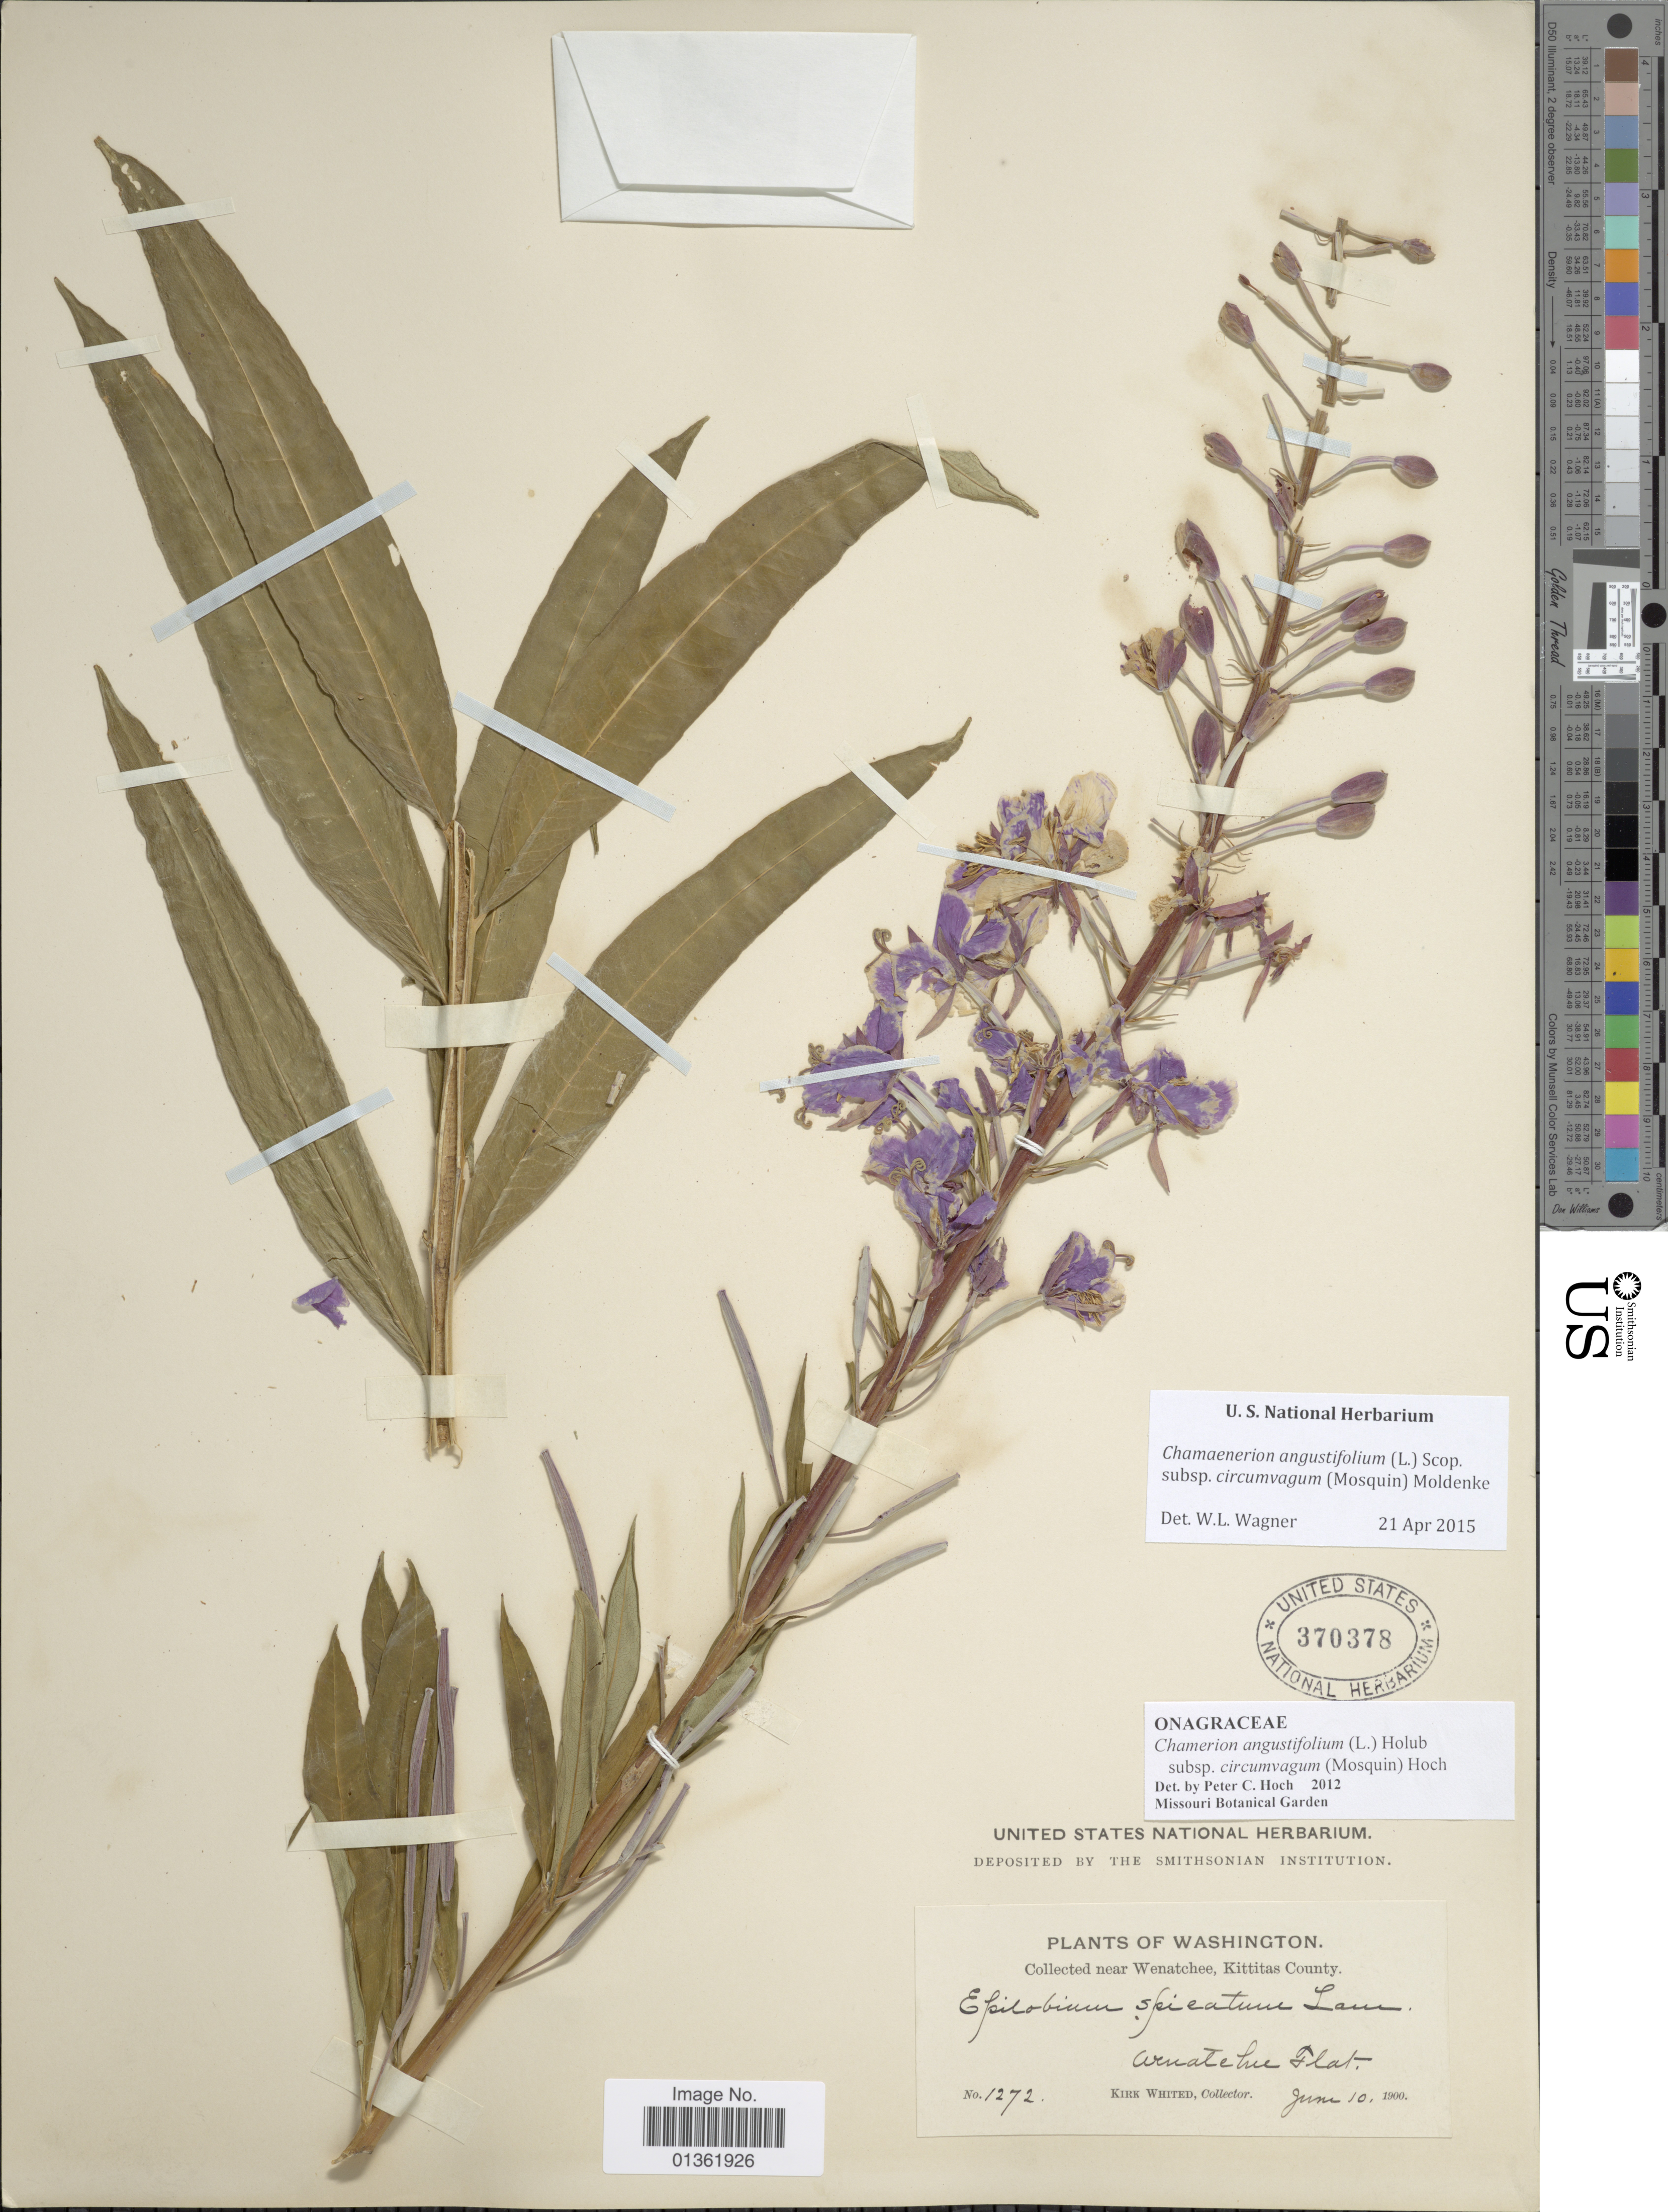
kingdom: Plantae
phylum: Tracheophyta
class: Magnoliopsida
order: Myrtales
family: Onagraceae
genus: Chamaenerion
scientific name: Chamaenerion angustifolium subsp. circumvagum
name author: (Mosquin) Moldenke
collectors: K. Whited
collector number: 1272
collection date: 1900-06-10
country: United States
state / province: Washington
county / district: Kittitas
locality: Near Wenatchee, Kittitas County. Wenatchee Flat.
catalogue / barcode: US 370378